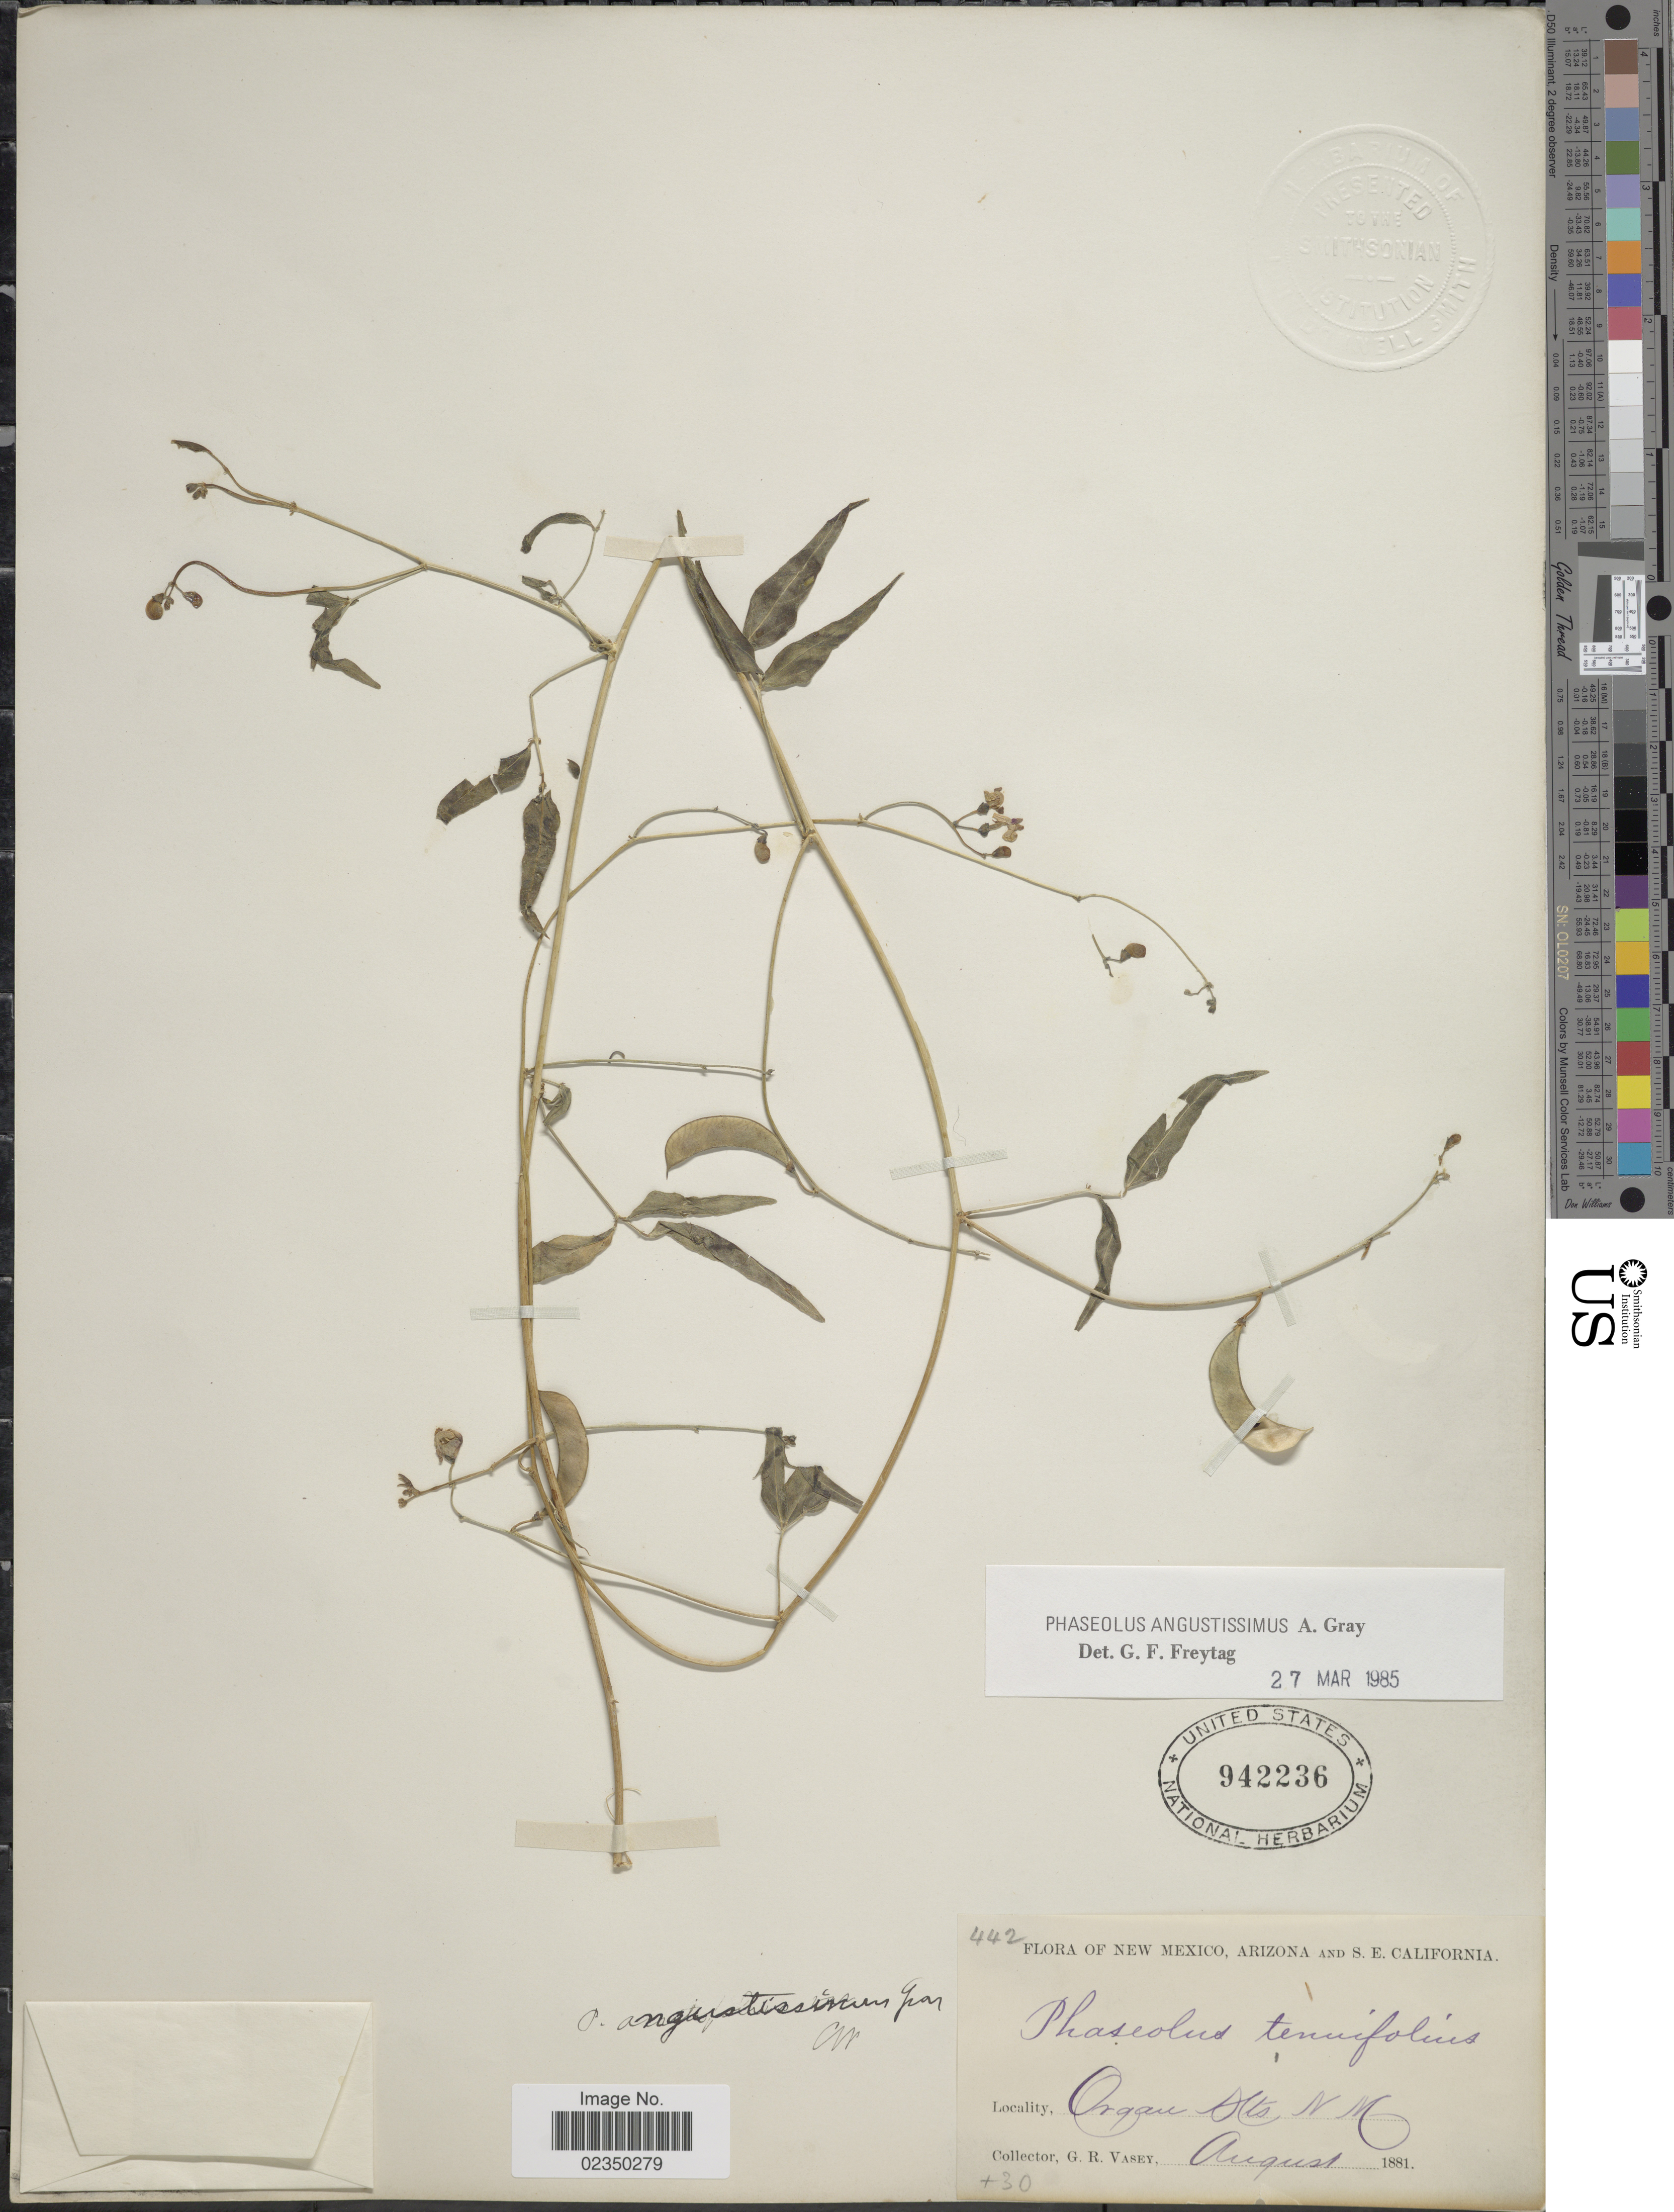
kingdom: Plantae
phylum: Tracheophyta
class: Magnoliopsida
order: Fabales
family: Fabaceae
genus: Phaseolus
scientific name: Phaseolus angustissimus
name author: A. Gray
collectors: G. R. Vasey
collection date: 1881-08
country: United States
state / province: New Mexico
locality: Organ Mts.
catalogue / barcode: US 942236